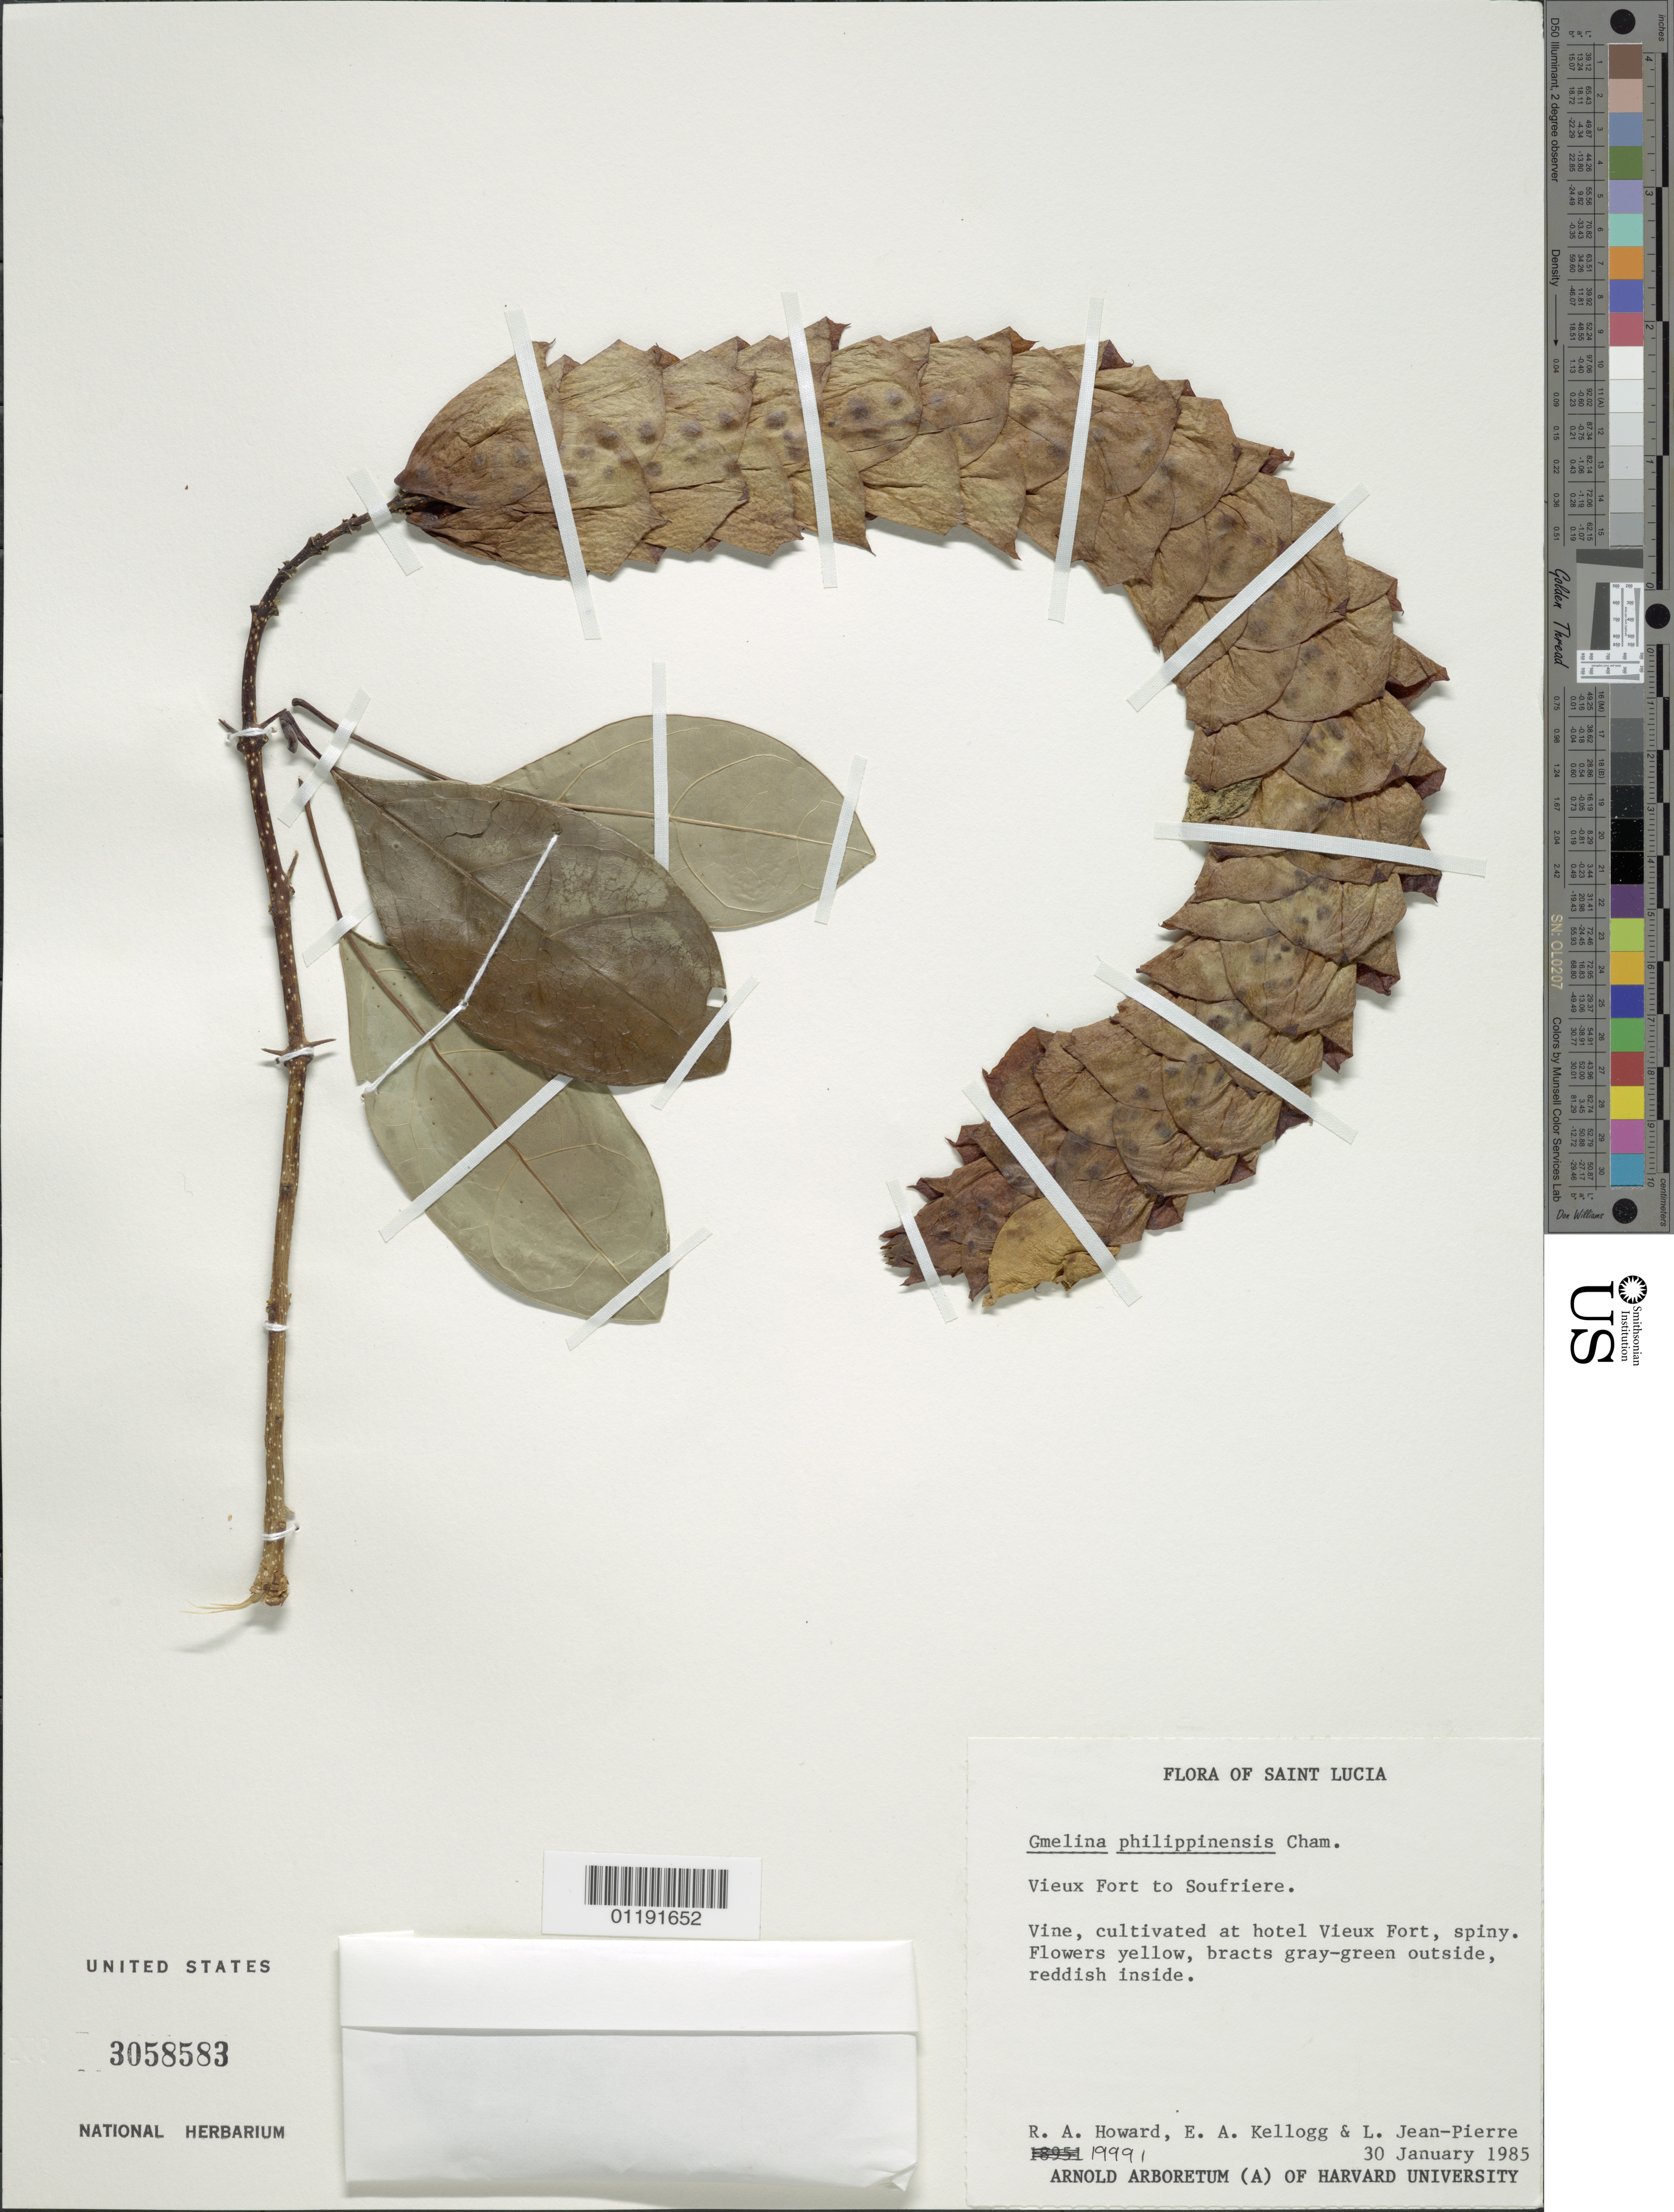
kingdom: Plantae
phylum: Tracheophyta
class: Magnoliopsida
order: Lamiales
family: Lamiaceae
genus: Gmelina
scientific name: Gmelina philippinensis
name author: Cham.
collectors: R. A. Howard, E. A. Kellogg & L. L. Jean-Pierre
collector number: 19991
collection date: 1985-01-30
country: St. Lucia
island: Saint Lucia Island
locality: Vieux Fort to Soufriere, Hotel Vieux Fort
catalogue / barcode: US 3058583